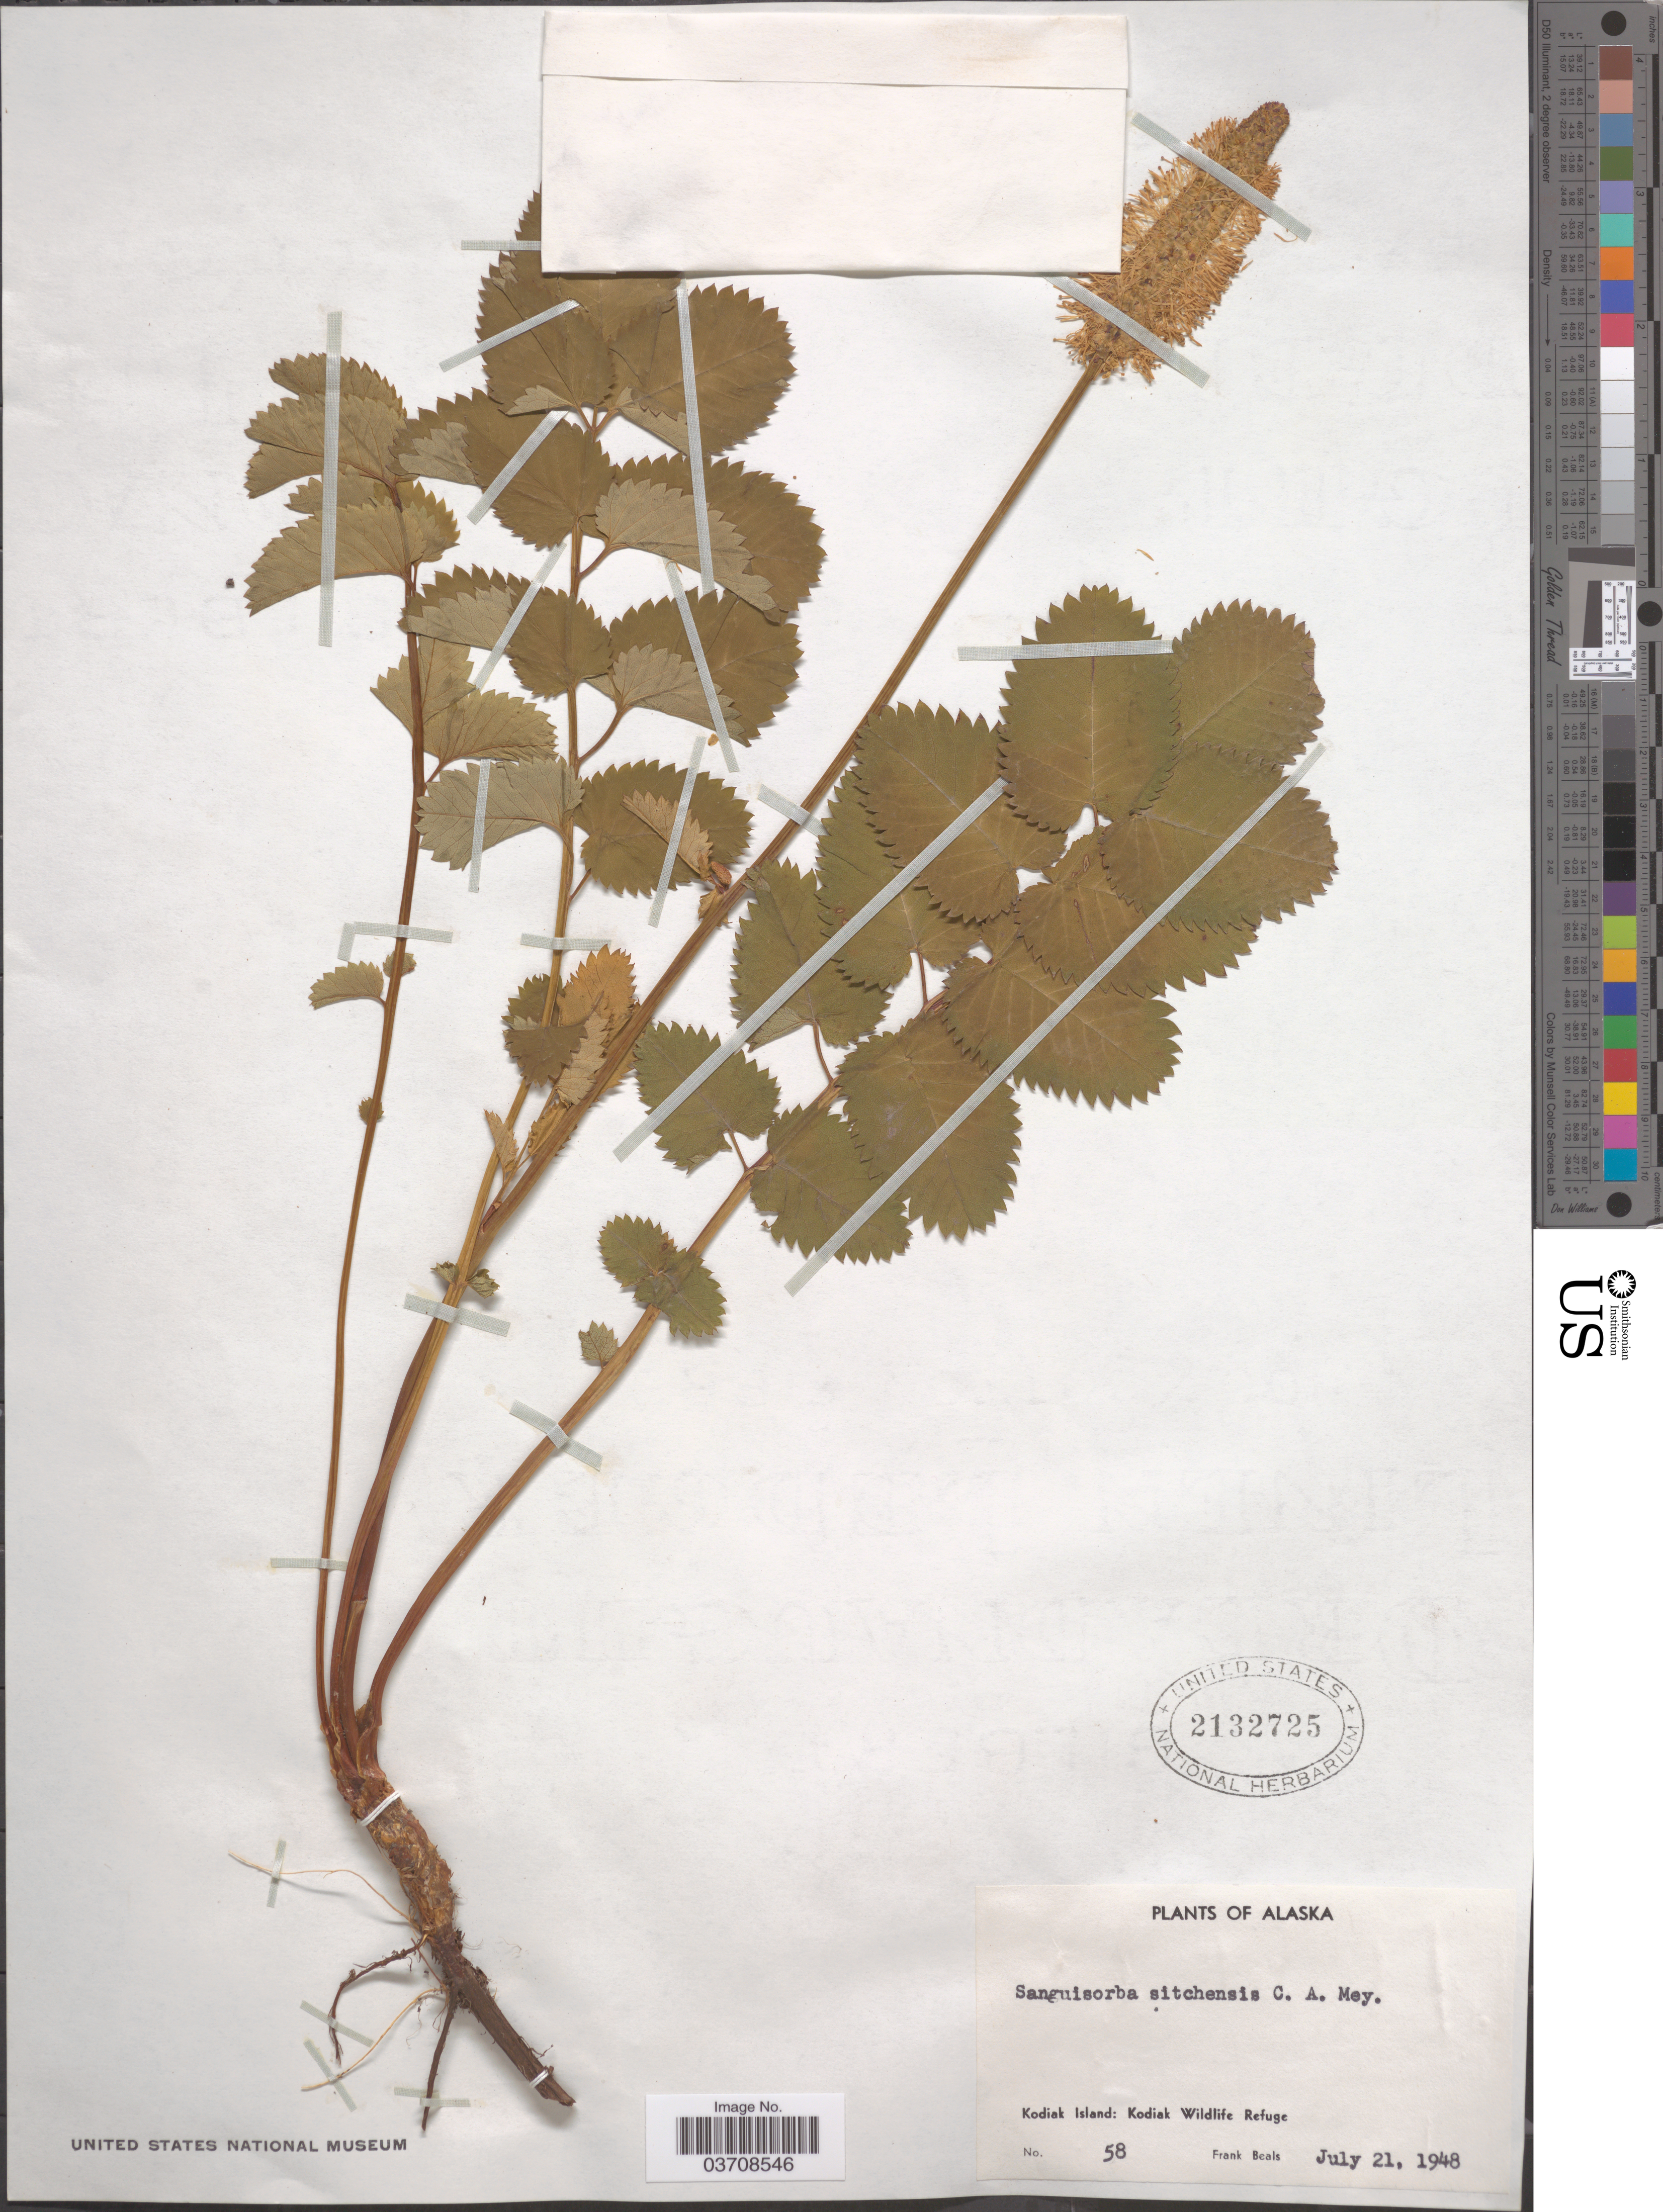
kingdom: Plantae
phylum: Tracheophyta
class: Magnoliopsida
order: Rosales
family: Rosaceae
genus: Sanguisorba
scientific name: Sanguisorba stipulata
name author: Raf.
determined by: Strong, Mark T., (BOT), Smithsonian Institution - National Museum of Natural History (UNITED STATES)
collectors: F. Beals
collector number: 58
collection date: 1948-07-21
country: United States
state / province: Alaska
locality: Kodiak Island: Kodiak Wildlife Refuge.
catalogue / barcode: US 2132725